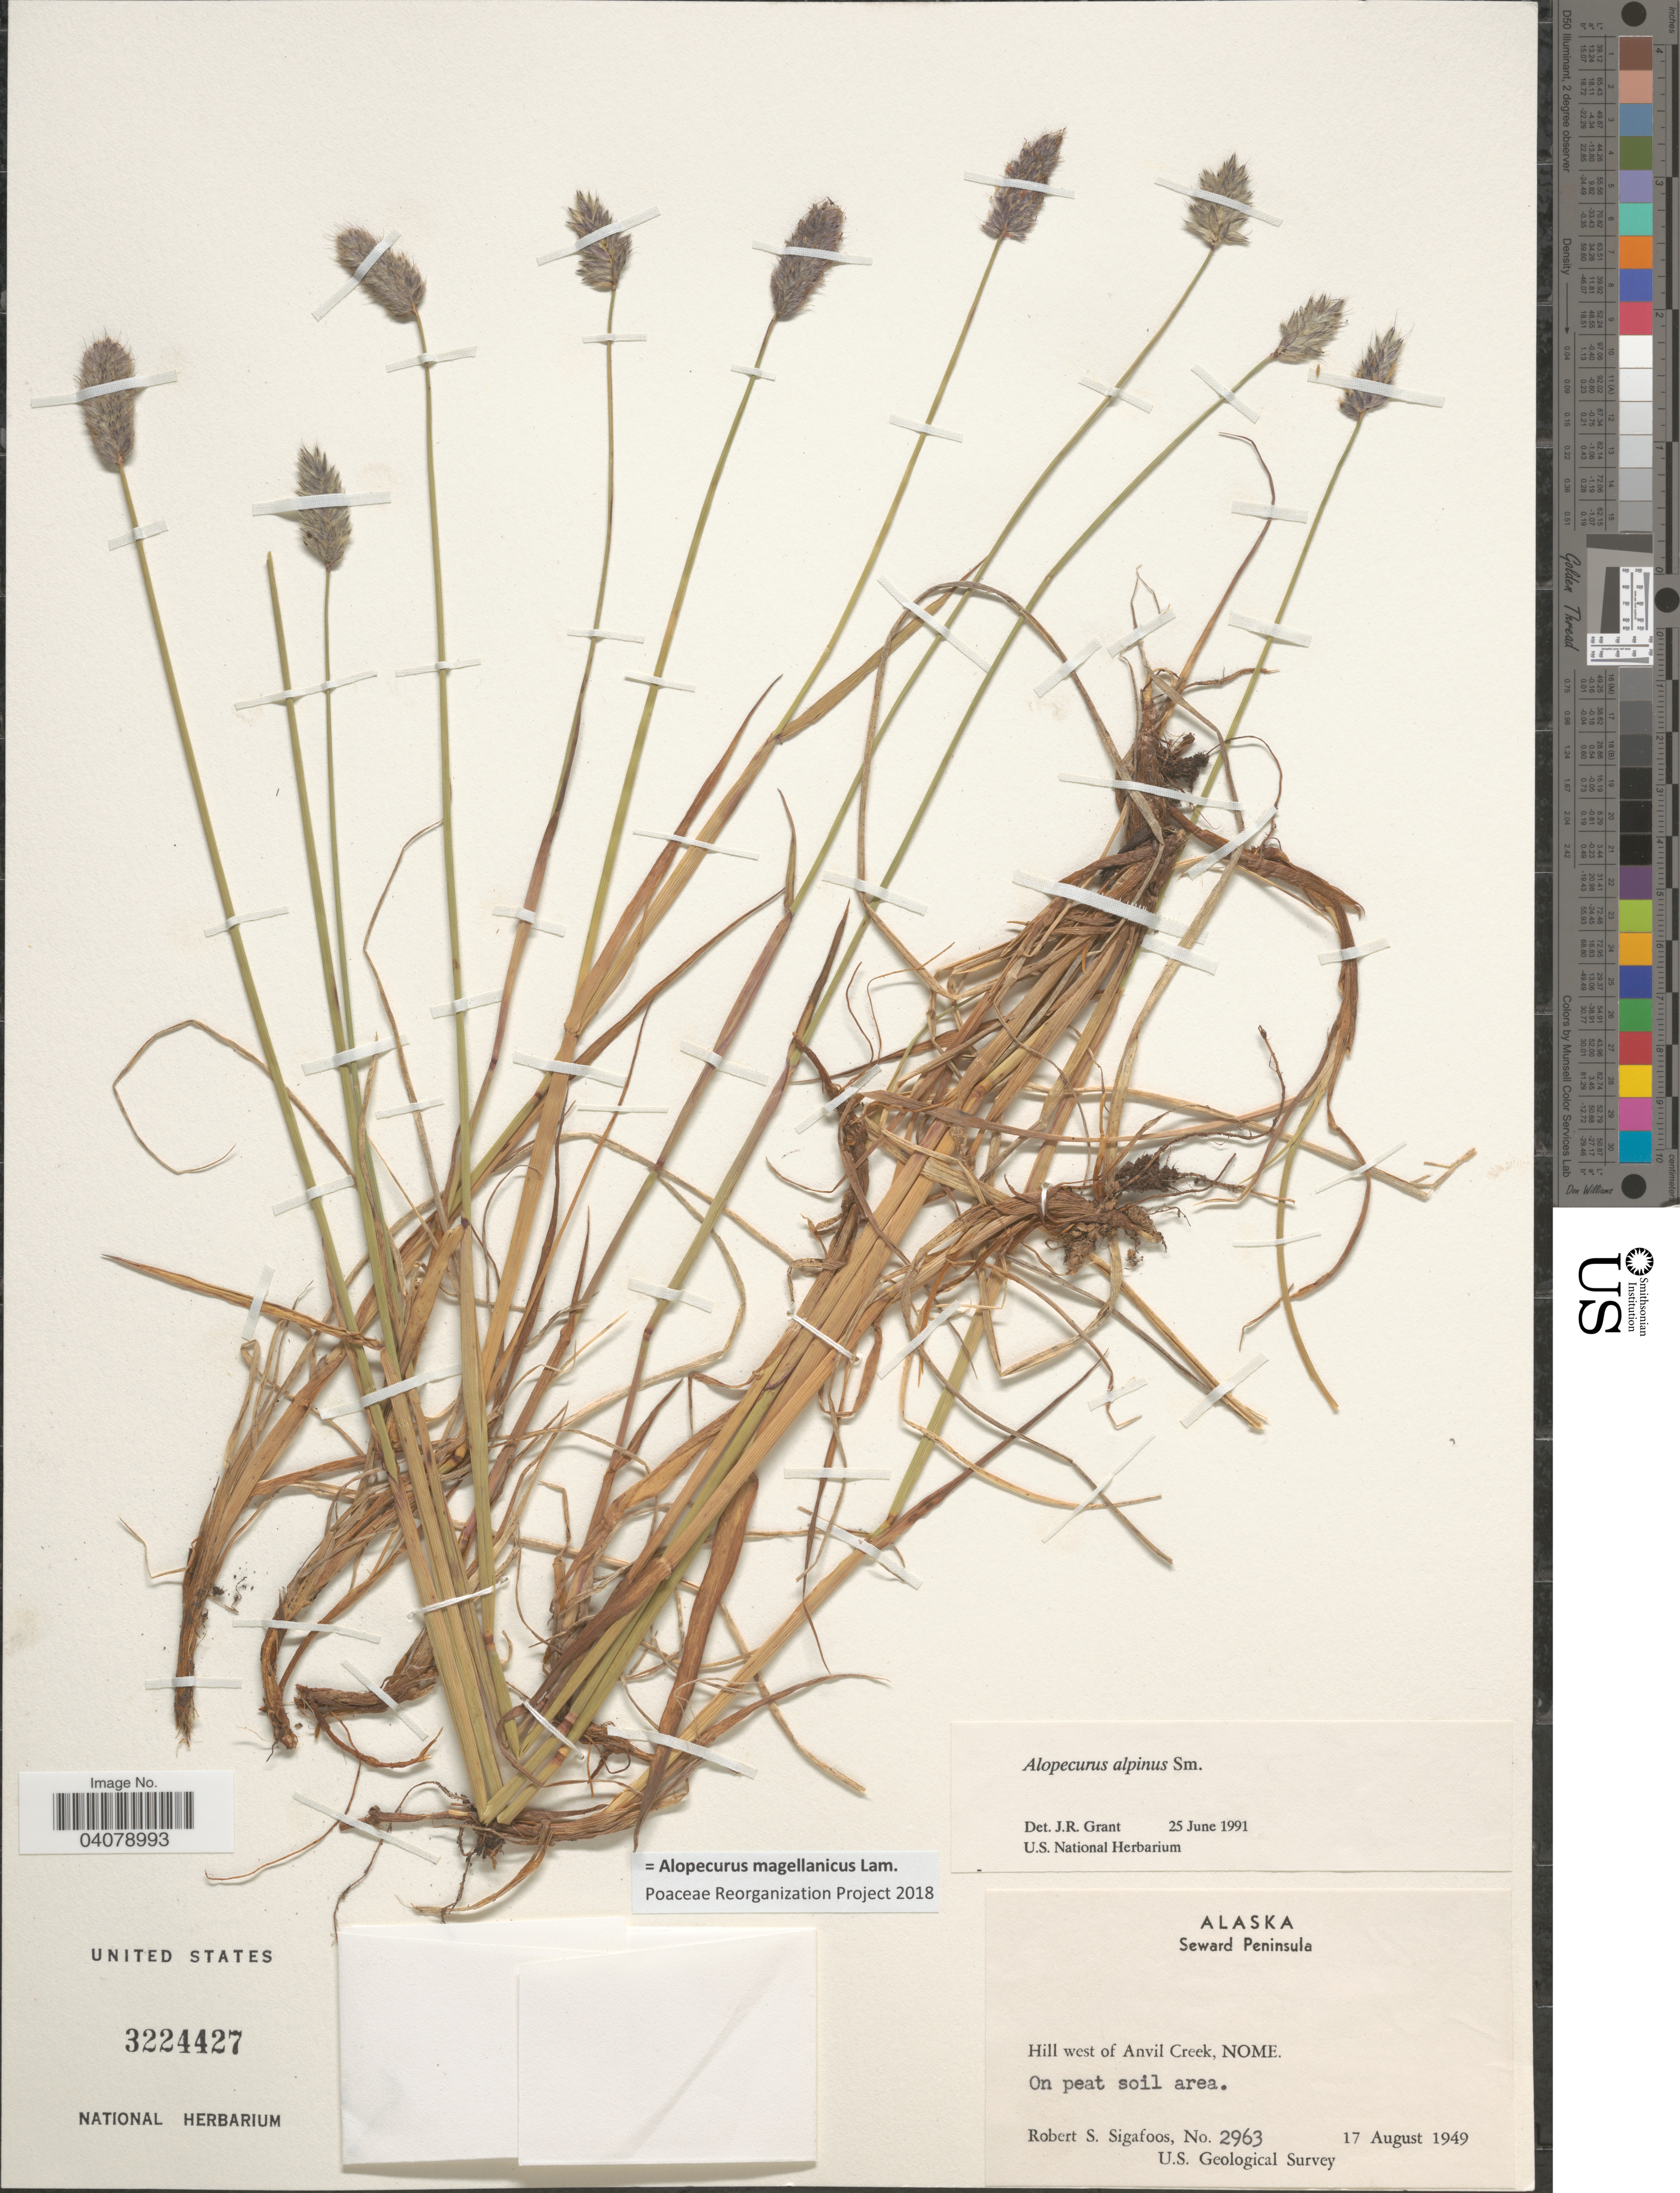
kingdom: Plantae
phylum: Tracheophyta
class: Liliopsida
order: Poales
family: Poaceae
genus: Alopecurus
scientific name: Alopecurus magellanicus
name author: Lam.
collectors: R. Sigafoos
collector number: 2963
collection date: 1949-08-17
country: United States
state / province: Alaska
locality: Seward Peninsula. Hill west of Anvil Creek, Nome. U.S. Geological Survey.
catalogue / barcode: US 3224427